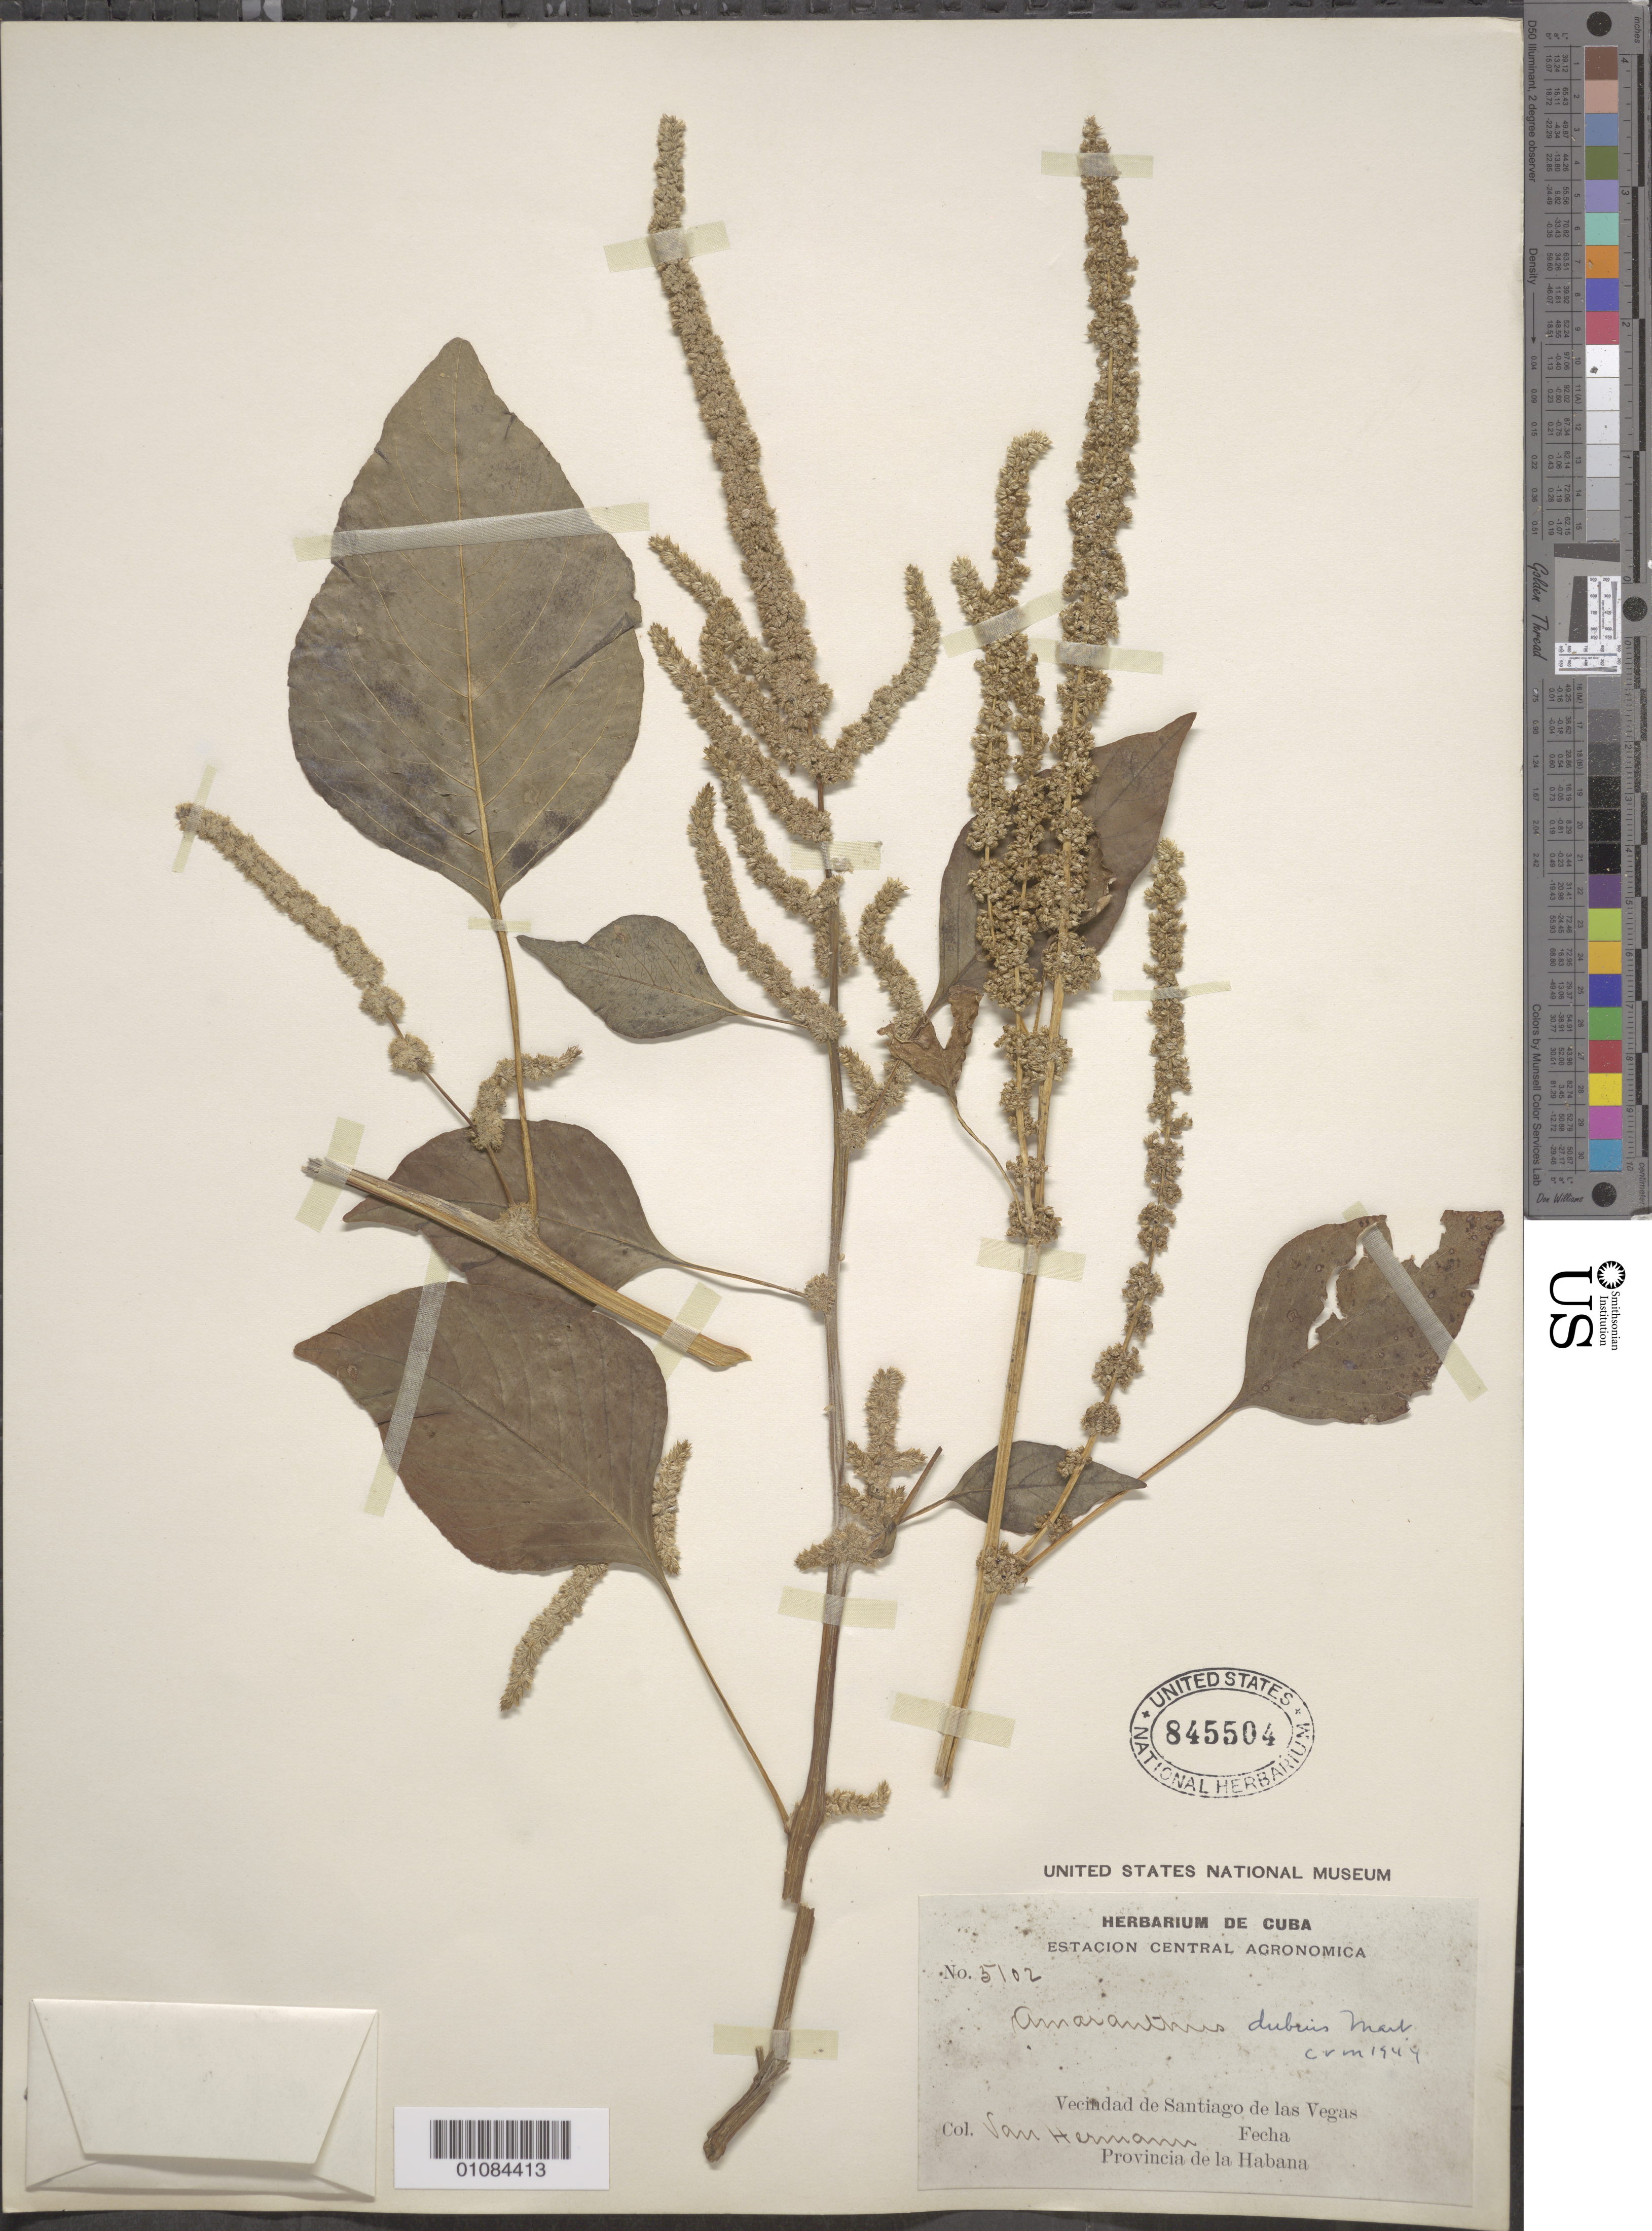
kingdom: Plantae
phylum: Tracheophyta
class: Magnoliopsida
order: Caryophyllales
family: Amaranthaceae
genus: Amaranthus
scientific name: Amaranthus dubius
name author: Mart. ex Thell.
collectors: H. A. Van Hermann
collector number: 5102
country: Cuba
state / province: La Habana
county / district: Municipio Boyeros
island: Cuba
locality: Santiago de las Vegas (vecindad de)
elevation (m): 97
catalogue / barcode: US 845504